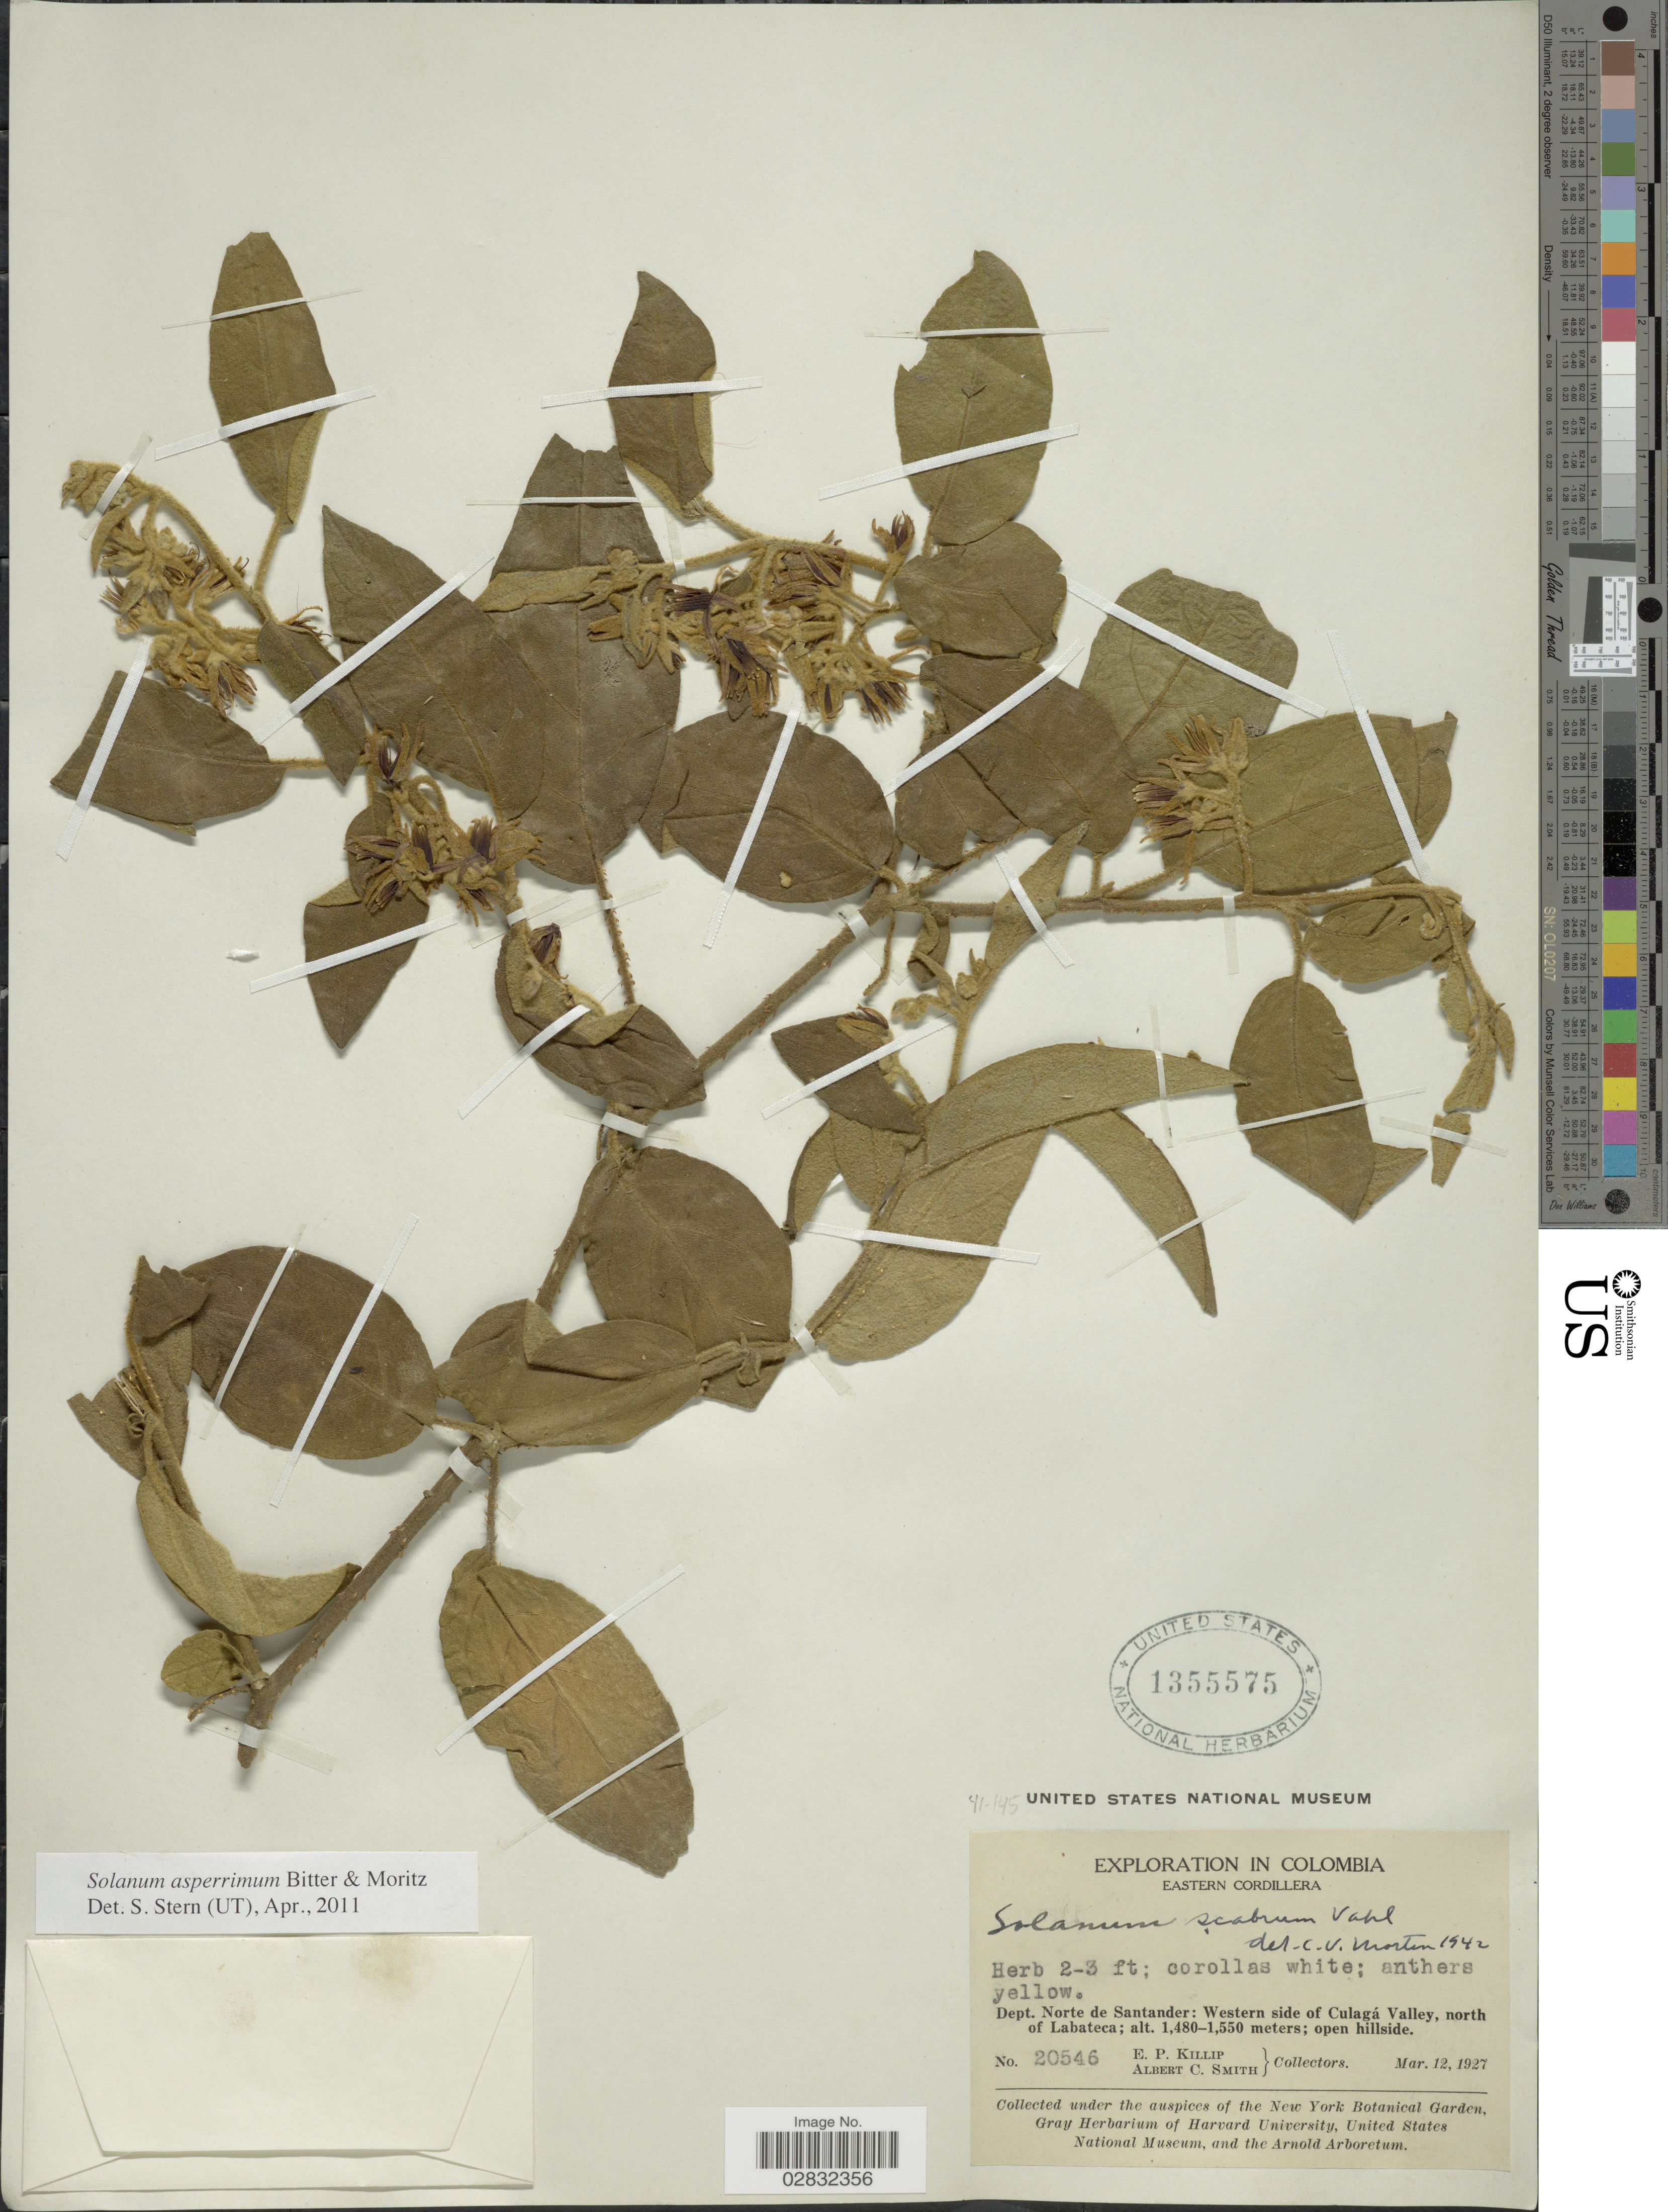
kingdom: Plantae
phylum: Tracheophyta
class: Magnoliopsida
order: Solanales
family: Solanaceae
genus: Solanum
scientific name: Solanum asperrimum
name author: Bitter & Moritz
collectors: E. P. Killip & A. C. Smith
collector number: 20546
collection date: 1927-03-12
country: Colombia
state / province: Norte de Santander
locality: Eastern Cordillera, Dept. Norte de Santander: Western side of Culagá Valley, north of Labateca.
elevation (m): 1480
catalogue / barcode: US 1355575